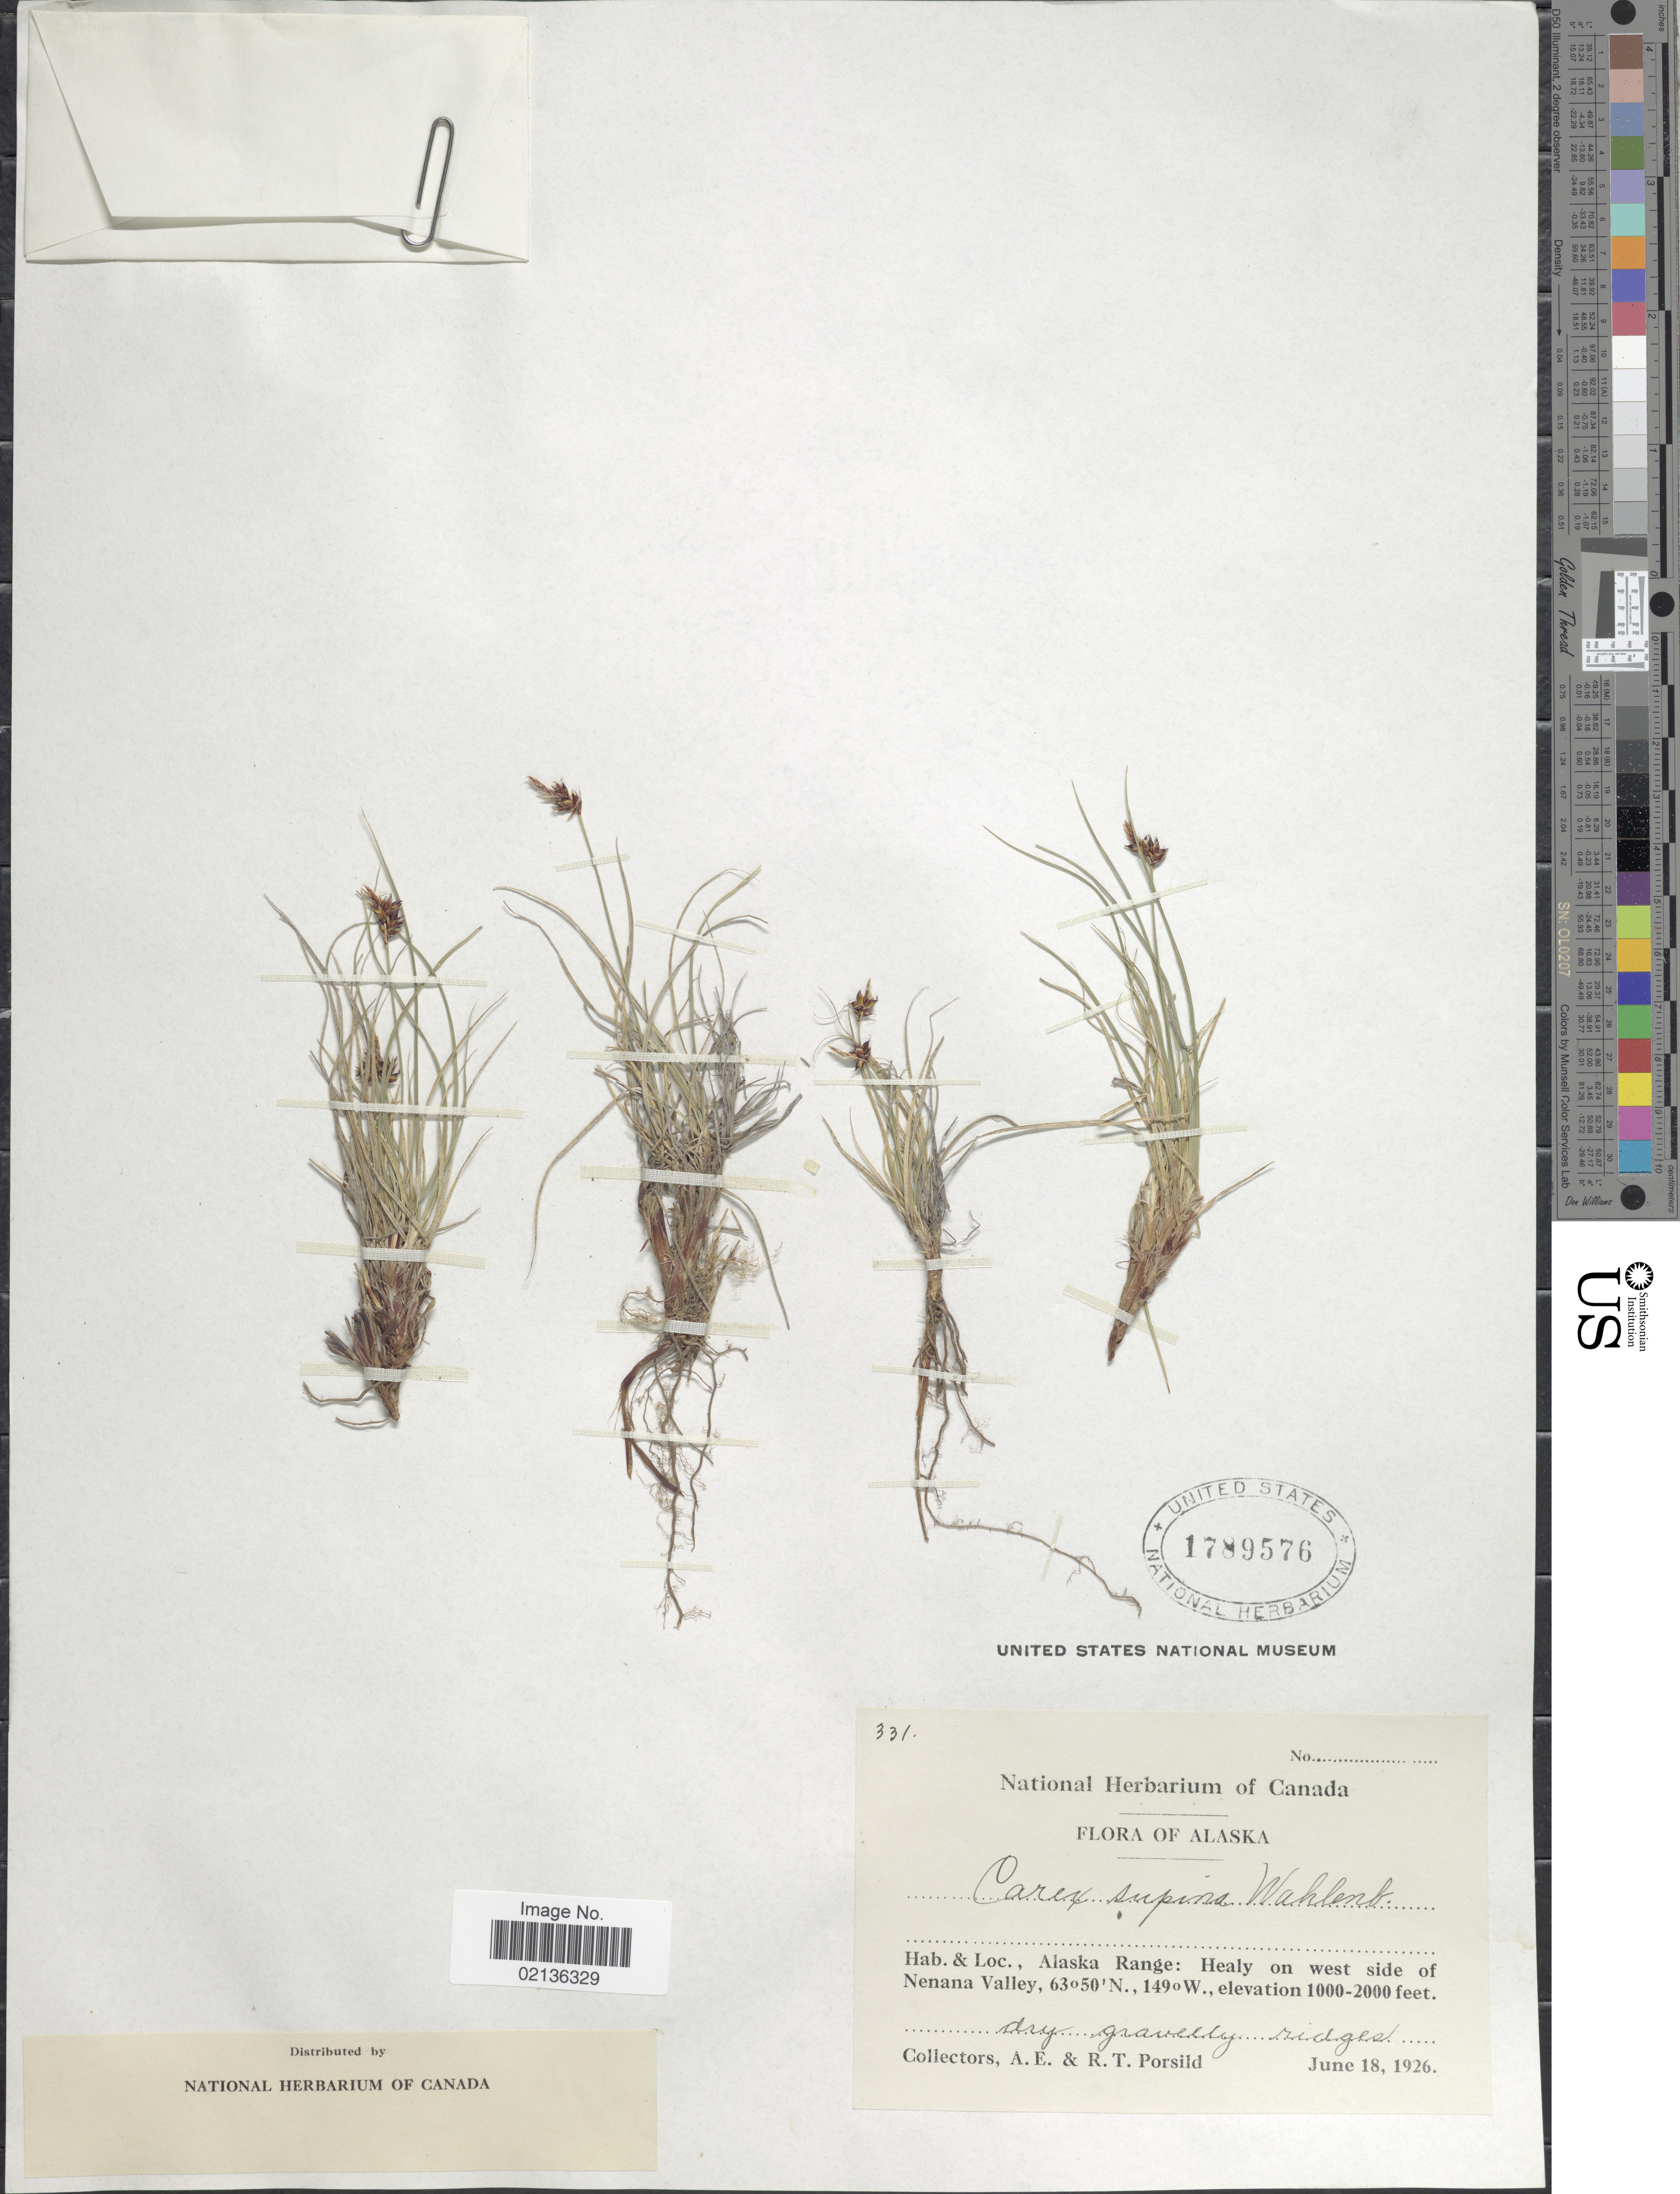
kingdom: Plantae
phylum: Tracheophyta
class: Liliopsida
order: Poales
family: Cyperaceae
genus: Carex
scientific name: Carex supina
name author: Willd. ex Wahlenb.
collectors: A. E. Porsild & R. T. Porsild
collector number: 331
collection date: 1926-06-18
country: United States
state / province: Alaska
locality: Alaska Range: Healy on west side of Nenana Valley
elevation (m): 305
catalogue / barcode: US 1789576